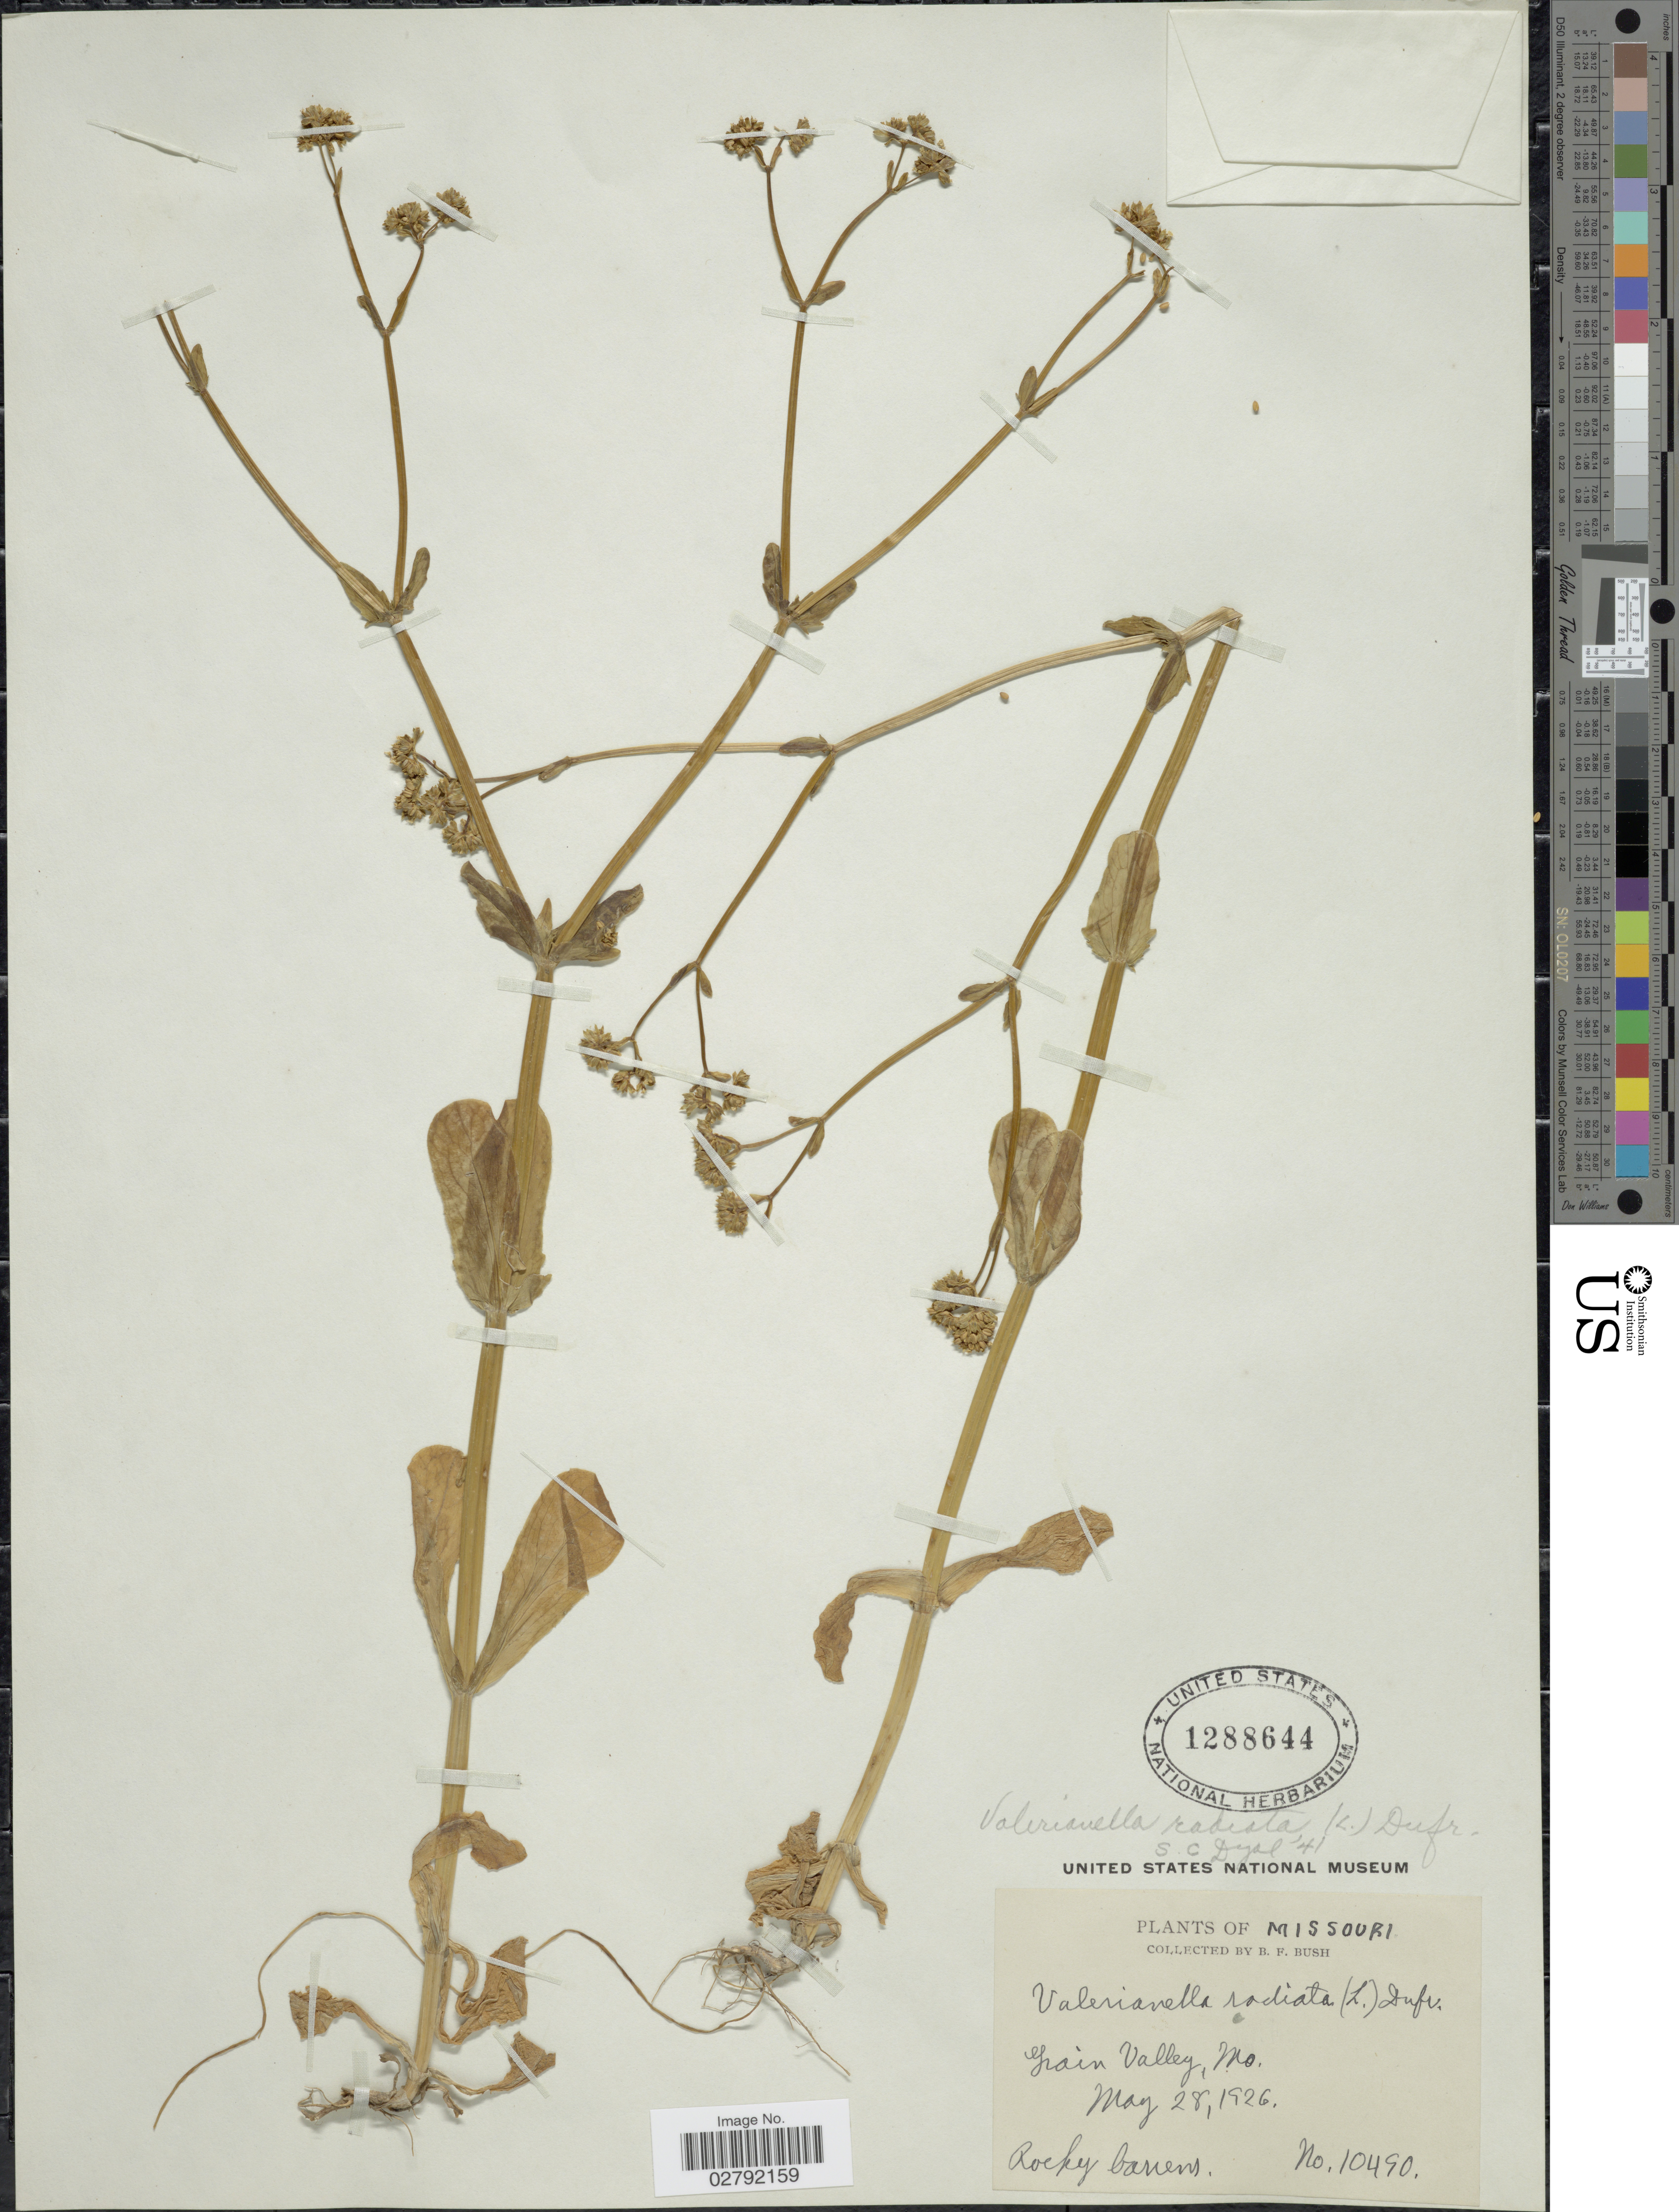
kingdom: Plantae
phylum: Tracheophyta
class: Magnoliopsida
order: Dipsacales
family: Caprifoliaceae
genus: Valerianella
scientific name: Valerianella radiata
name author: (L.) Dufr.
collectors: B. F. Bush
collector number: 10490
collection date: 1926-05-28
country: United States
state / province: Missouri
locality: Grain Valley.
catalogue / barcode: US 1288644